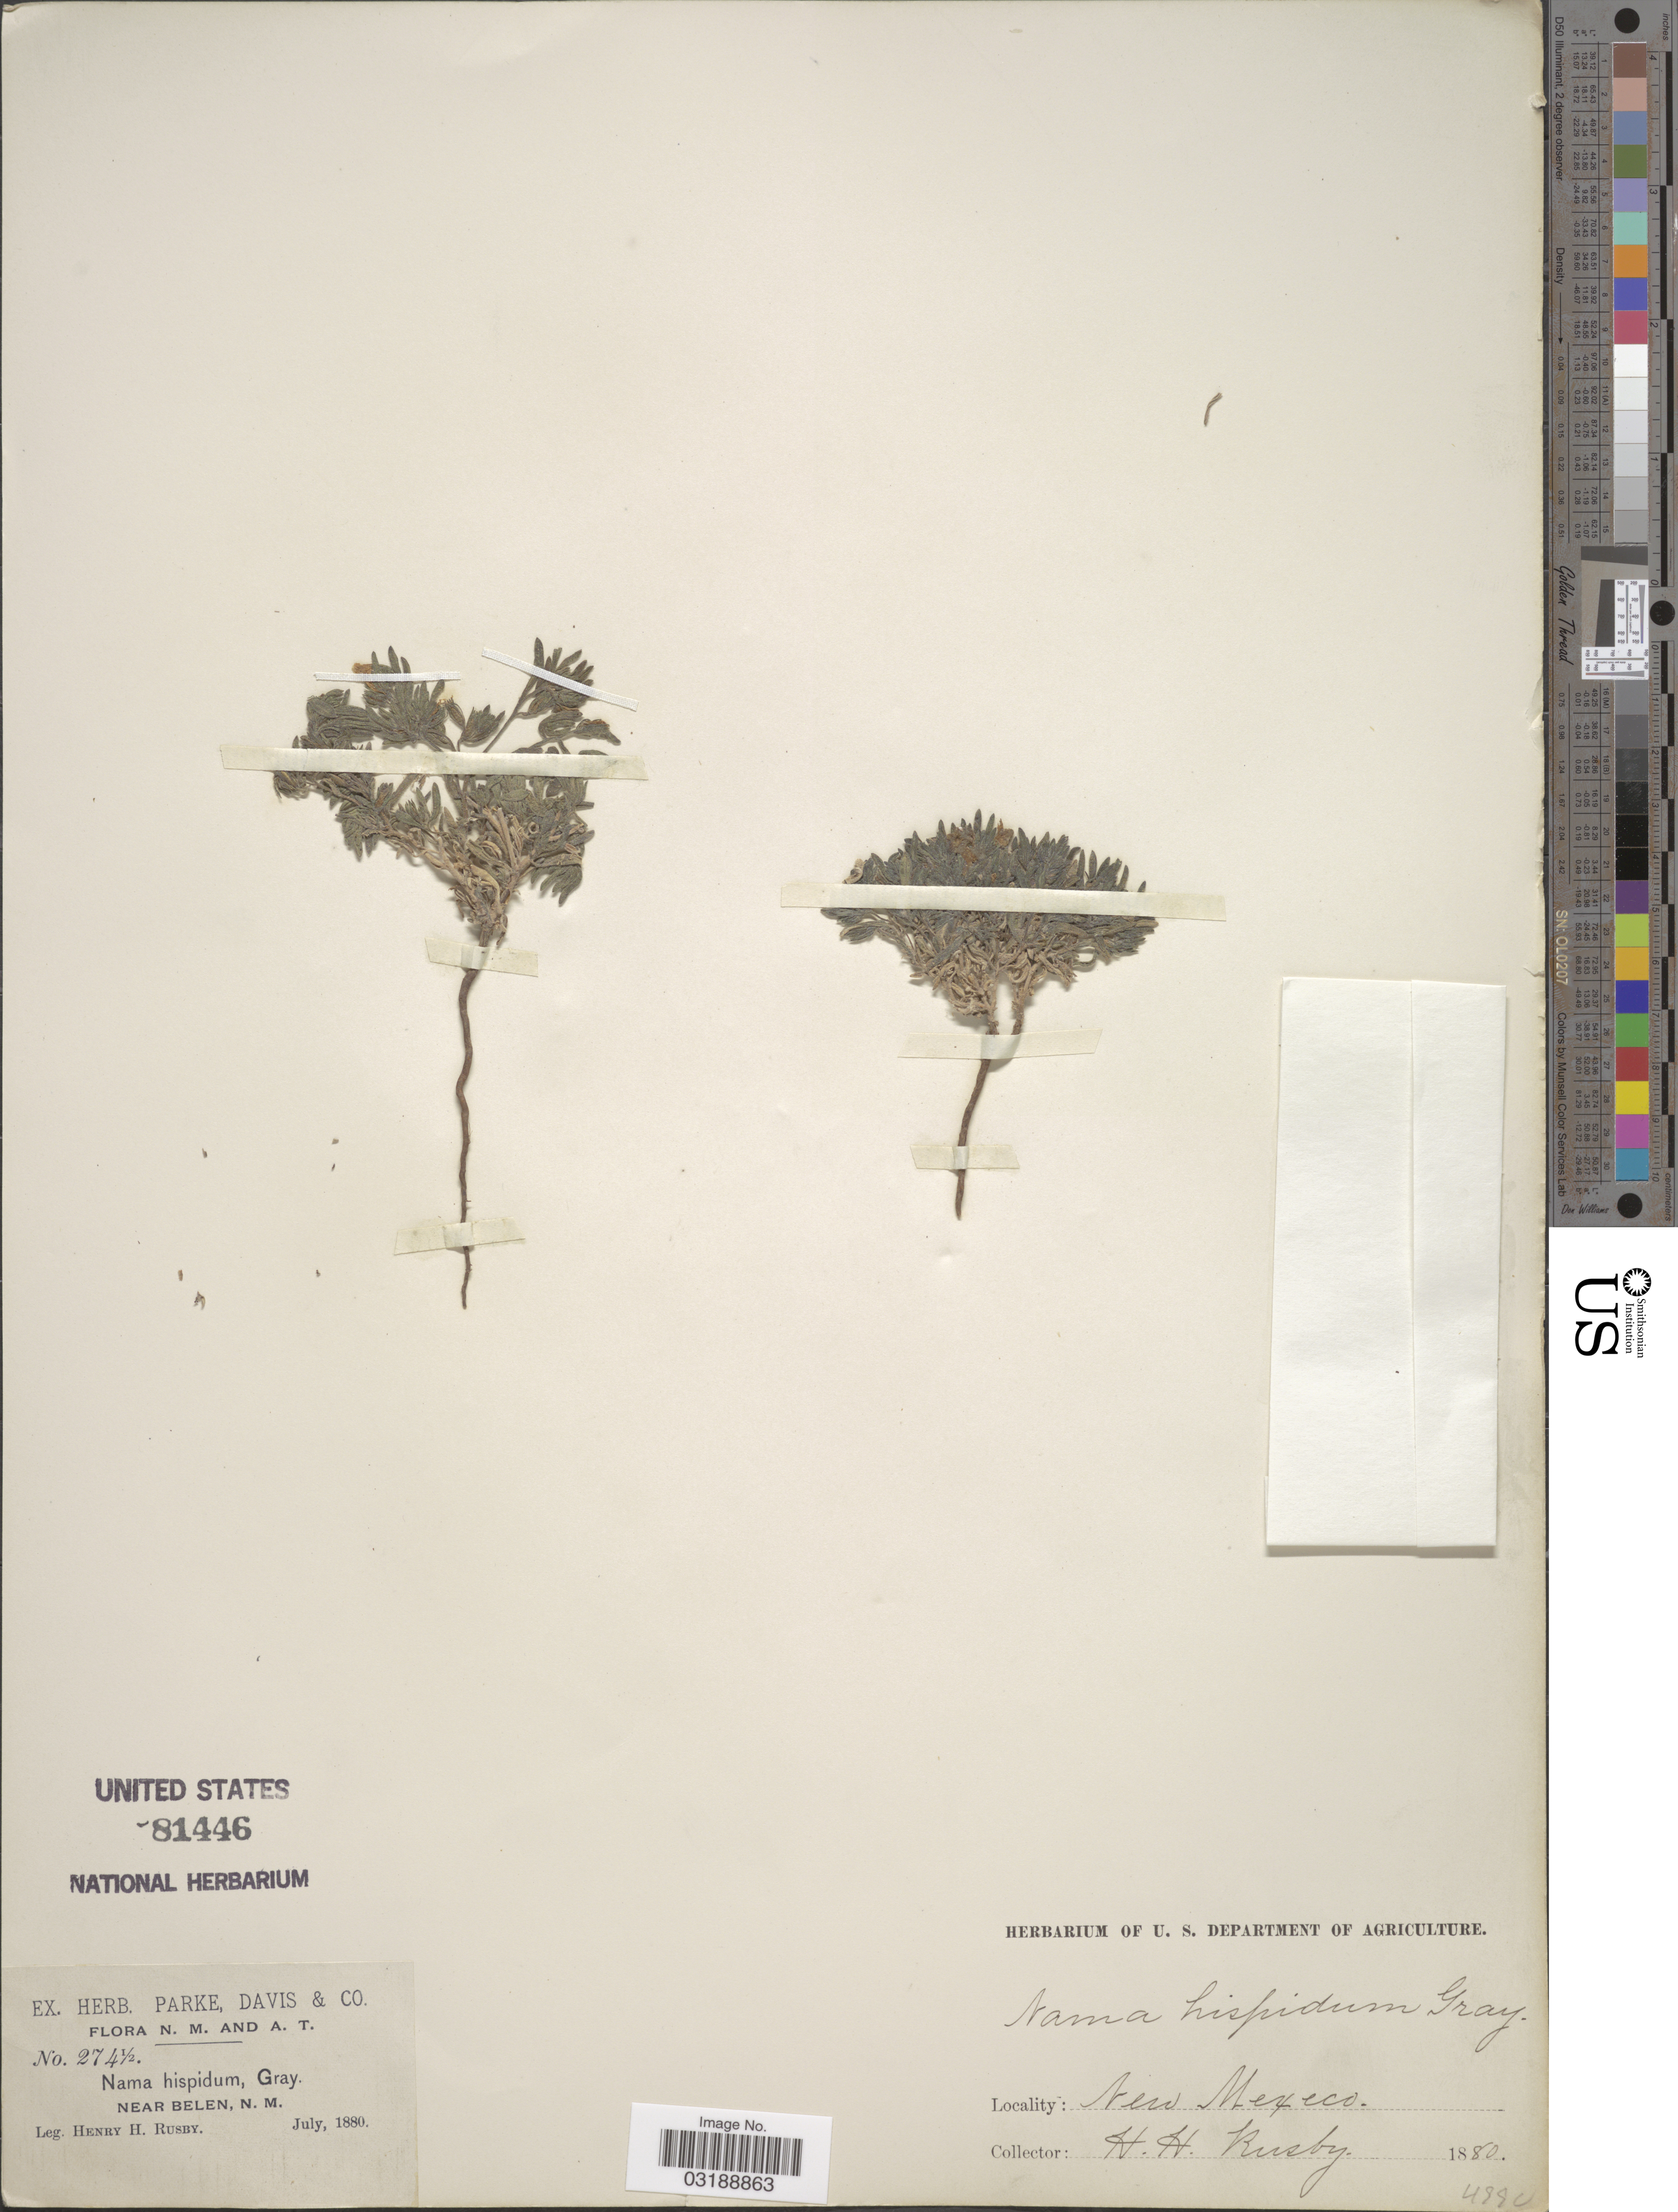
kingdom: Plantae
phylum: Tracheophyta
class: Magnoliopsida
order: Boraginales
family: Namaceae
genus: Nama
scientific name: Nama hispida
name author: A. Gray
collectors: H. H. Rusby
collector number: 274½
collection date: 1880-07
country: United States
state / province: New Mexico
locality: Near Belen.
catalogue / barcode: US 81446